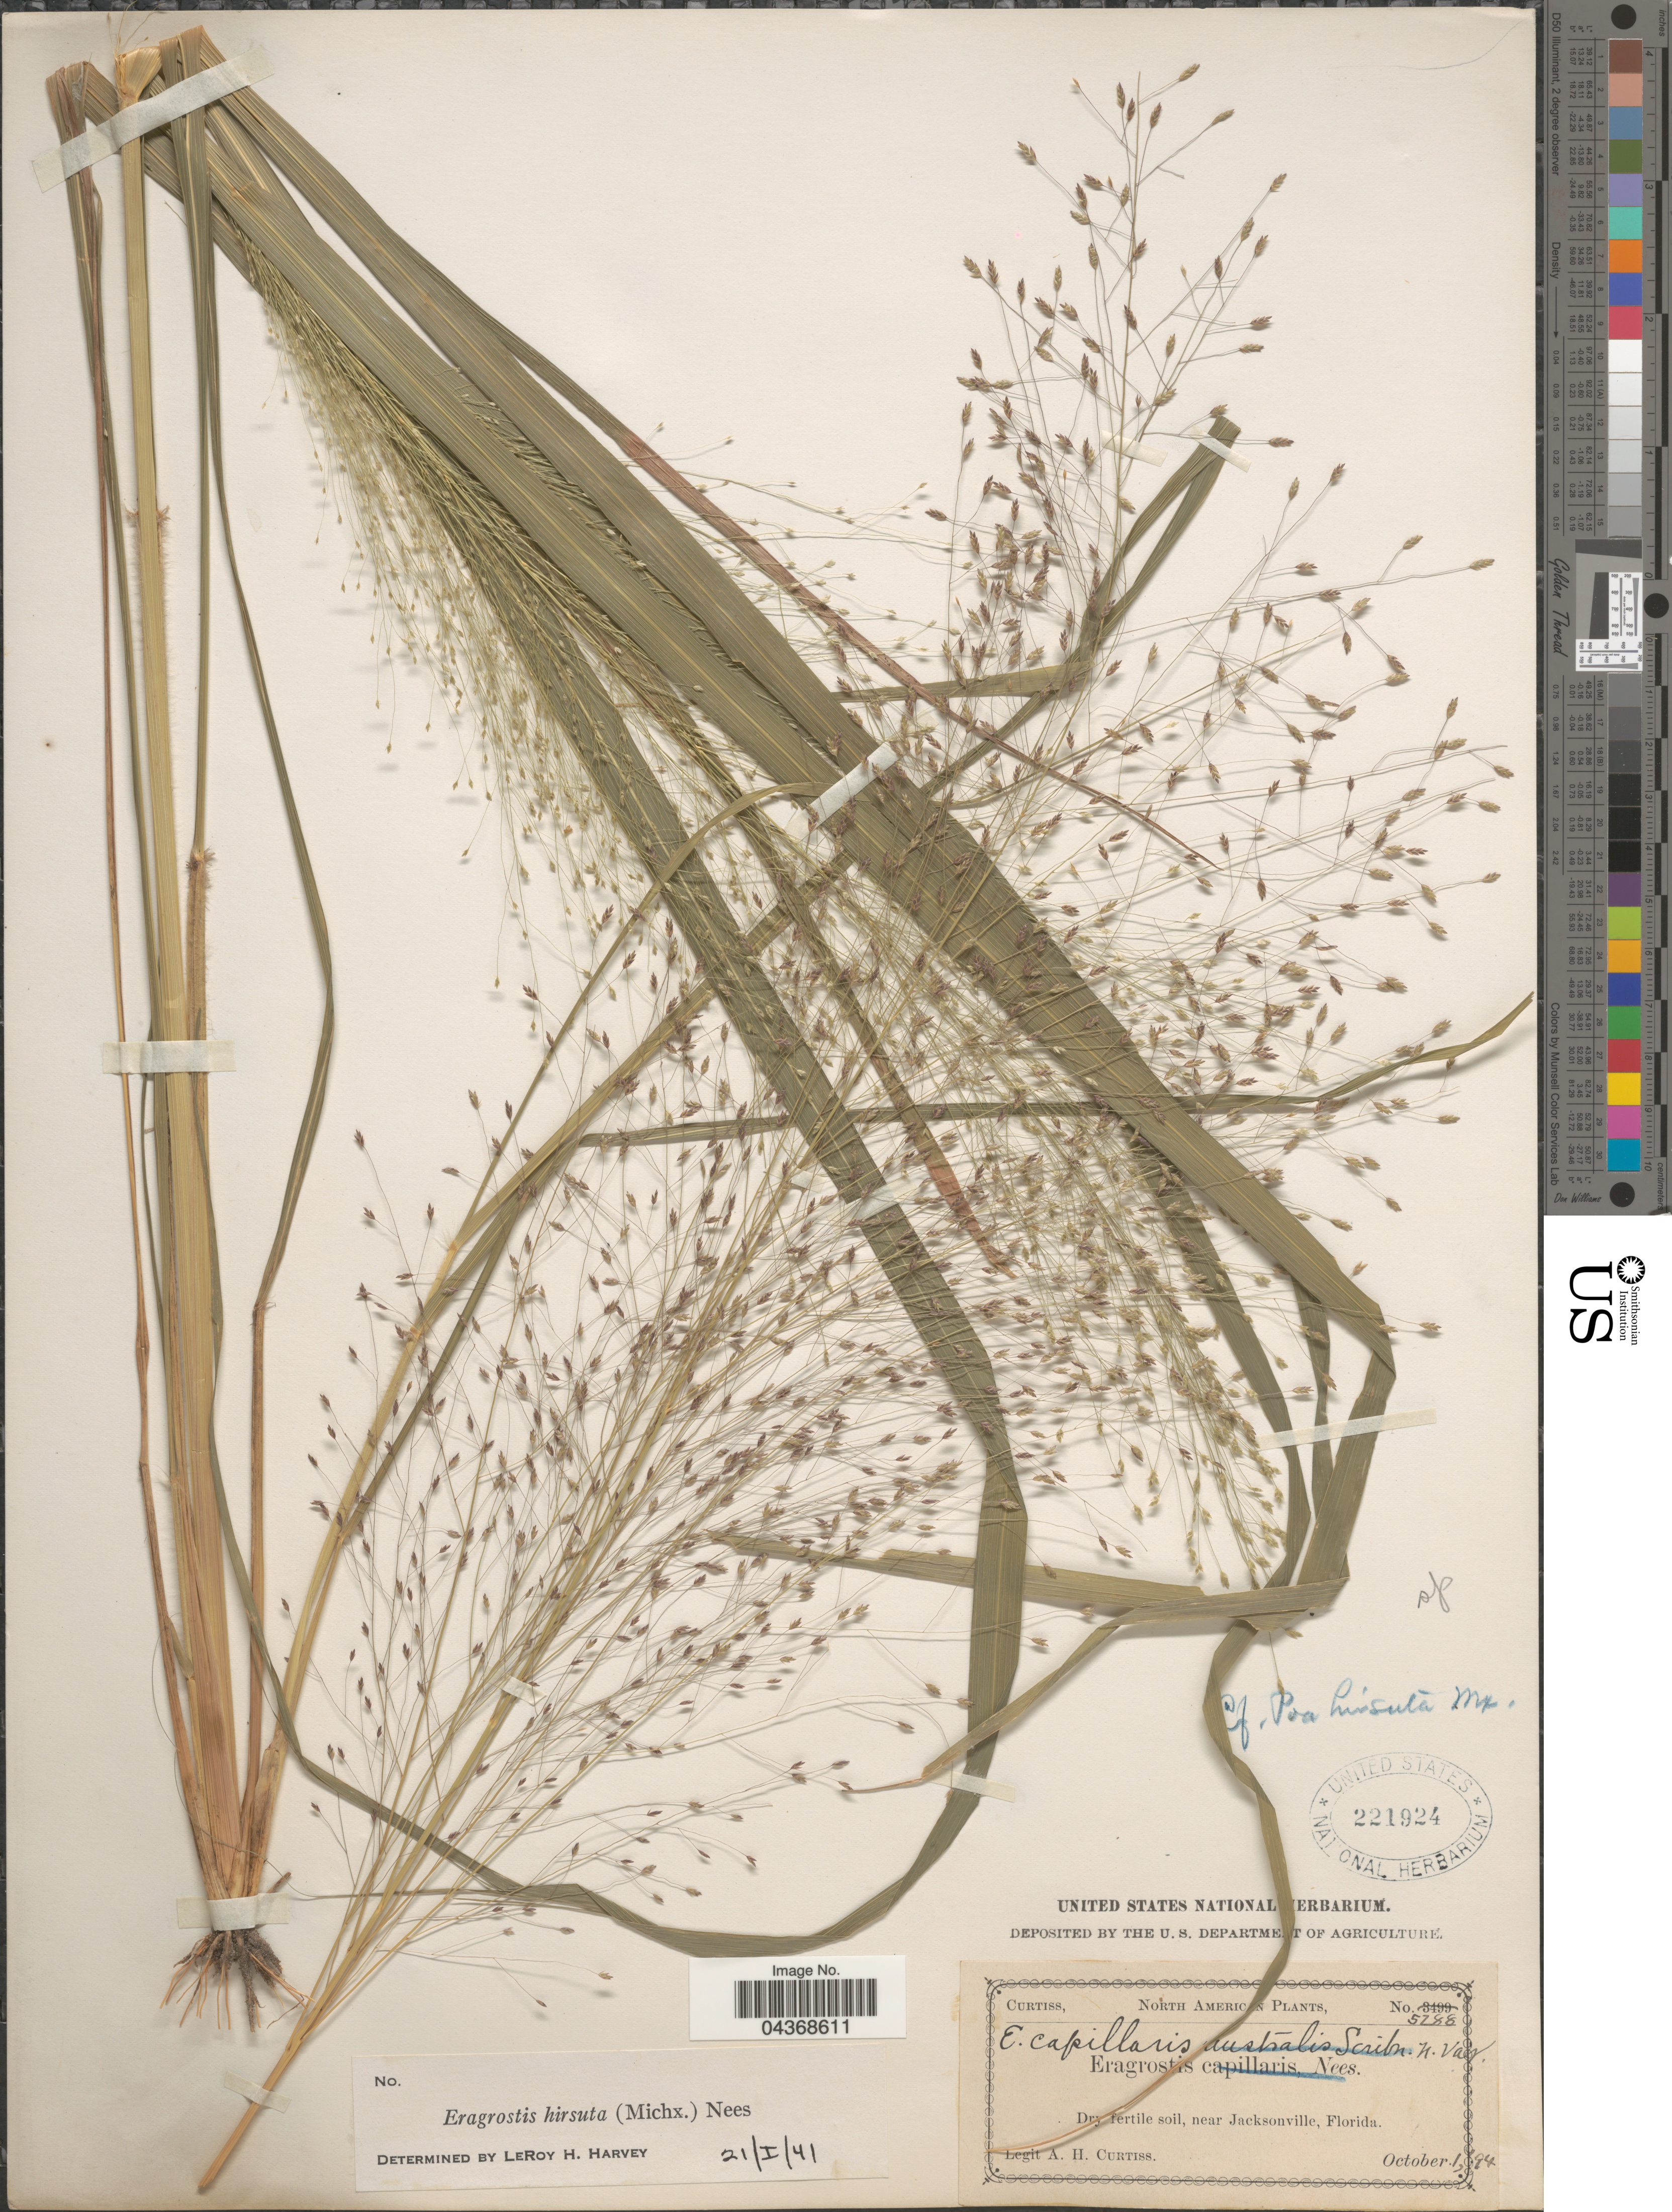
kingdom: Plantae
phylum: Tracheophyta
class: Liliopsida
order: Poales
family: Poaceae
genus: Eragrostis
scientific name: Eragrostis hirsuta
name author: (Michx.) Nees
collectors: A. H. Curtiss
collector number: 5288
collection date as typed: Transcribed d/m/y: 1/10/94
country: United States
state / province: Florida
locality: Dry fertile soil, near Jacksonville.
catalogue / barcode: US 221924